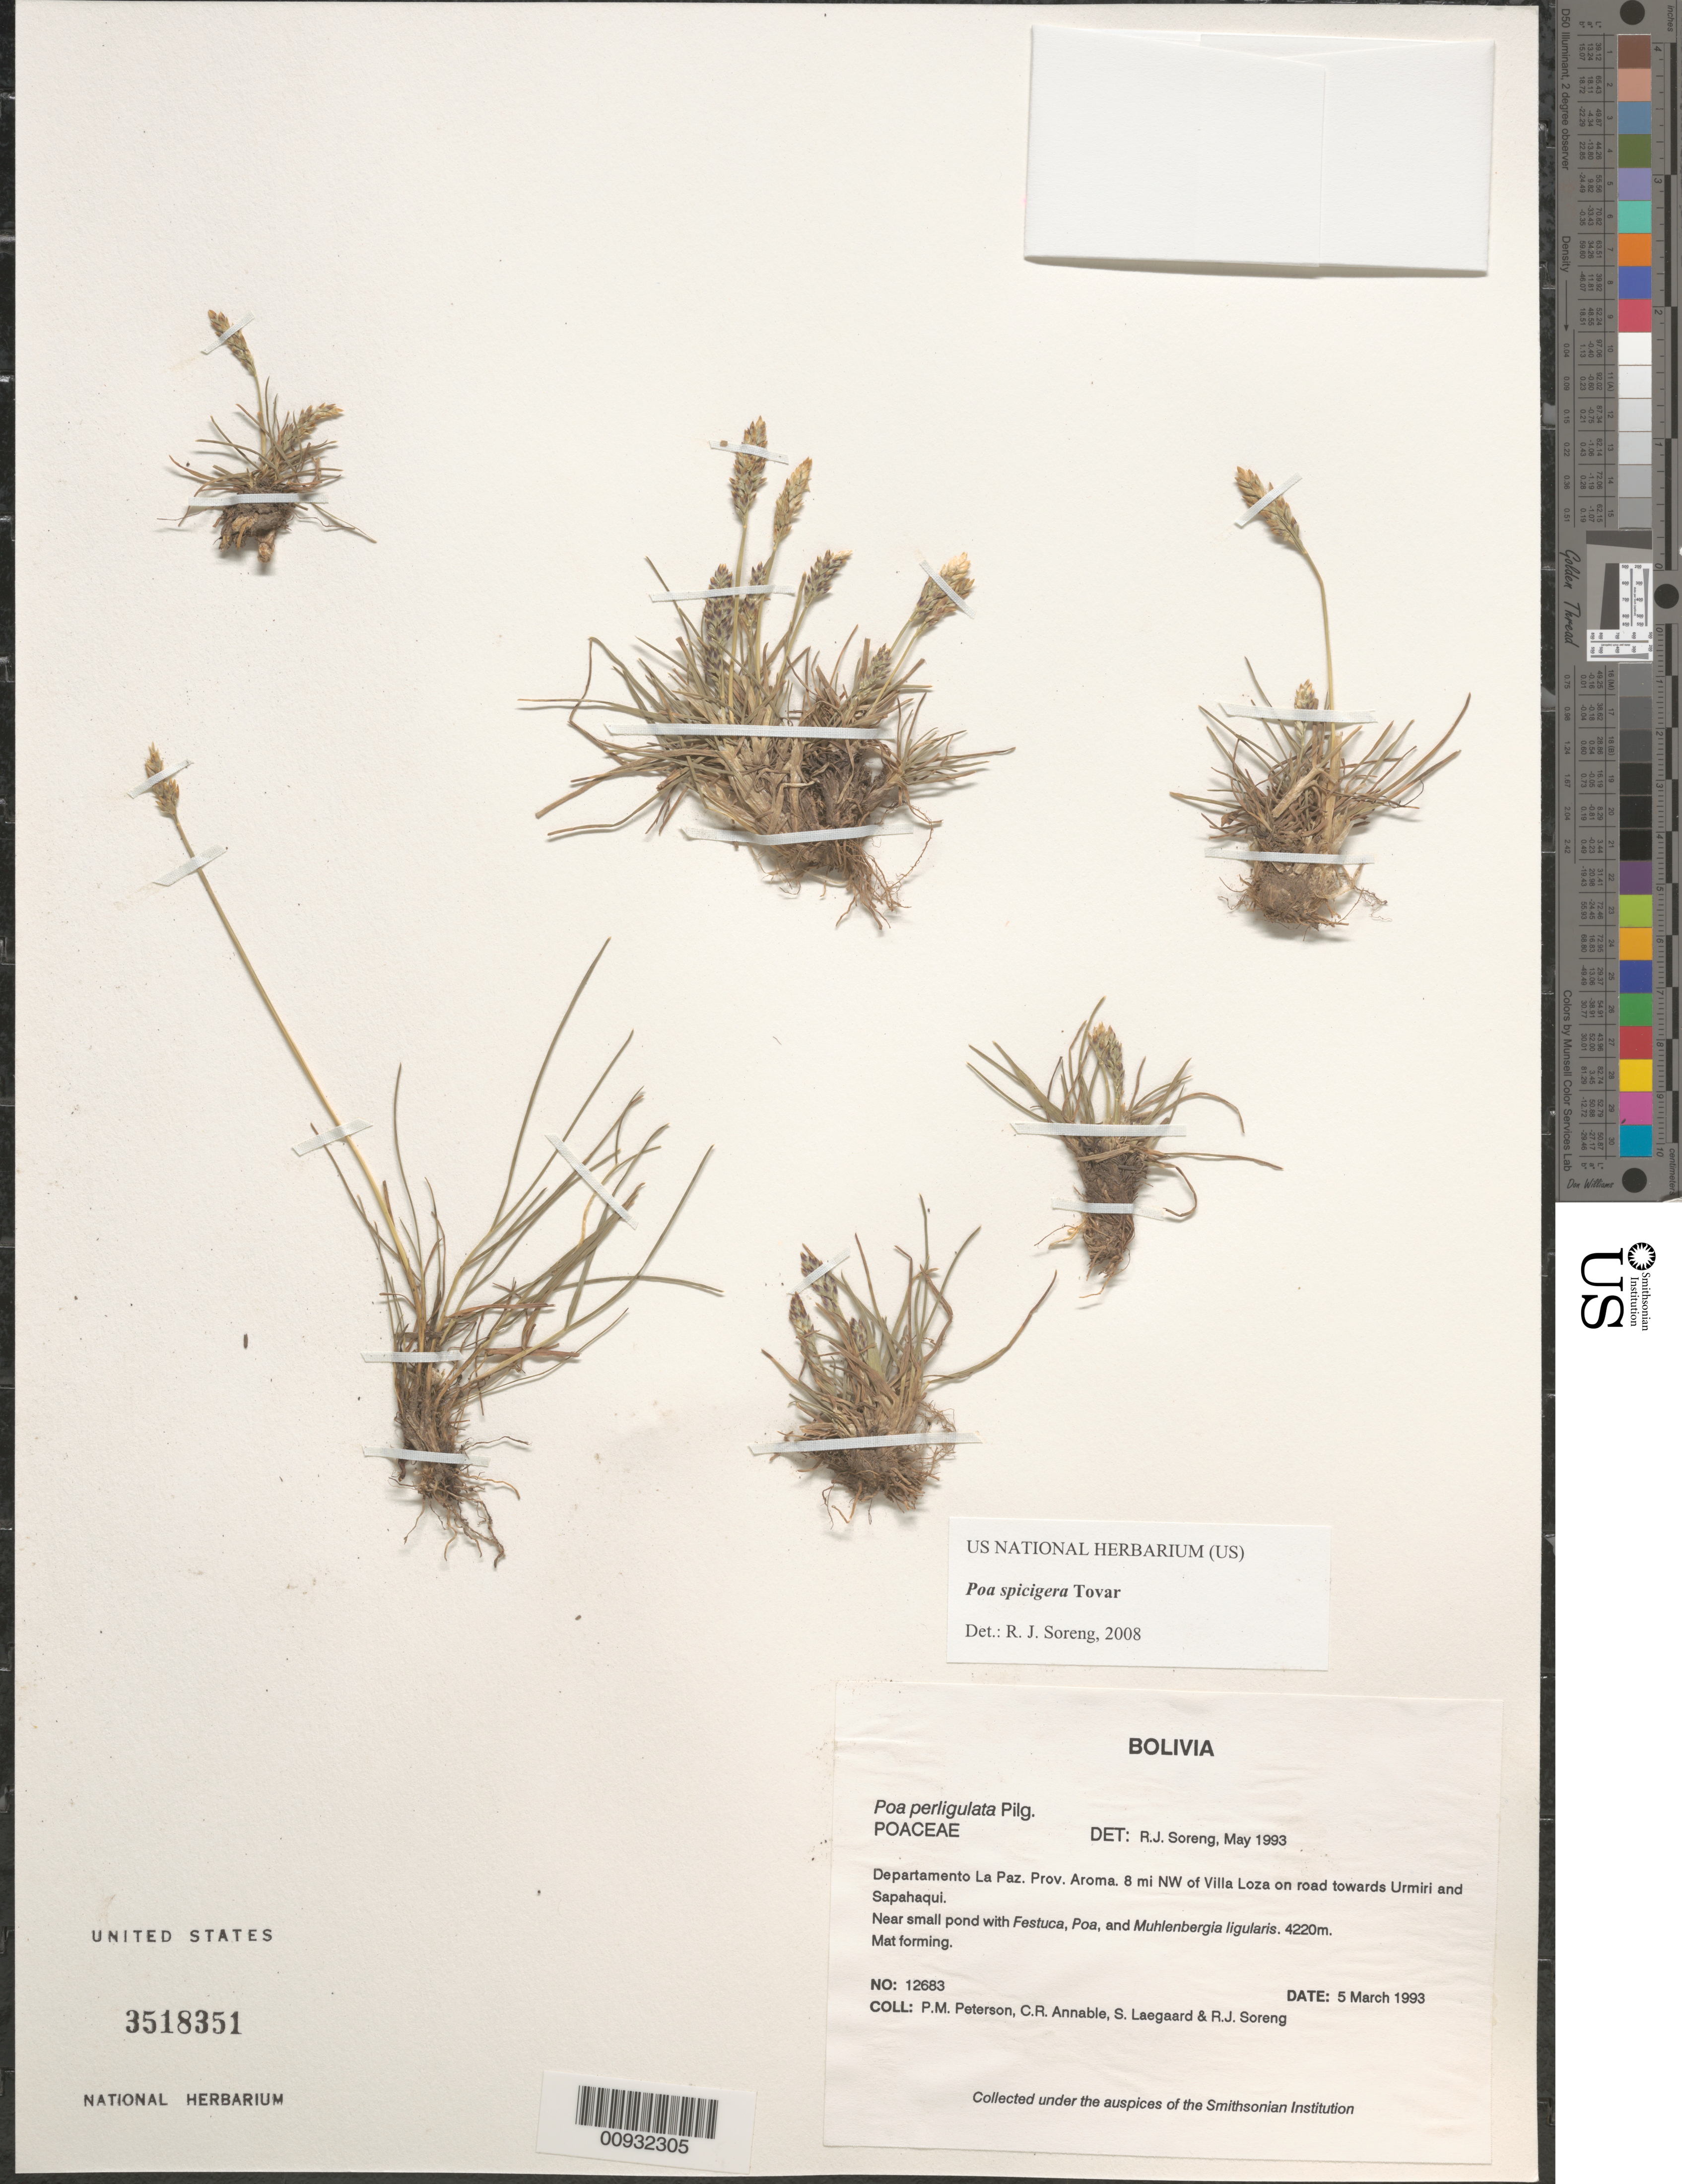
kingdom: Plantae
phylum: Tracheophyta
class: Liliopsida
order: Poales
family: Poaceae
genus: Poa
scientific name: Poa spicigera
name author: Tovar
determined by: Soreng, Robert J., Research Associate (BOT), Smithsonian Institution - National Museum of Natural History (UNITED STATES)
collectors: P. M. Peterson, C. R. Annable, S. Lægaard & R. J. Soreng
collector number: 12683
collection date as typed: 05 Mar 1993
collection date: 1993-03-05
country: Bolivia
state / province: La Paz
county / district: Prov. Aroma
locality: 8 mi NW of Villa Loza on road towards Urmiri and Sapahaqui.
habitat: Near small pond with Festuca, Poa, and Muhlenbergia ligularis.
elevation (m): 4220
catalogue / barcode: US 3518351